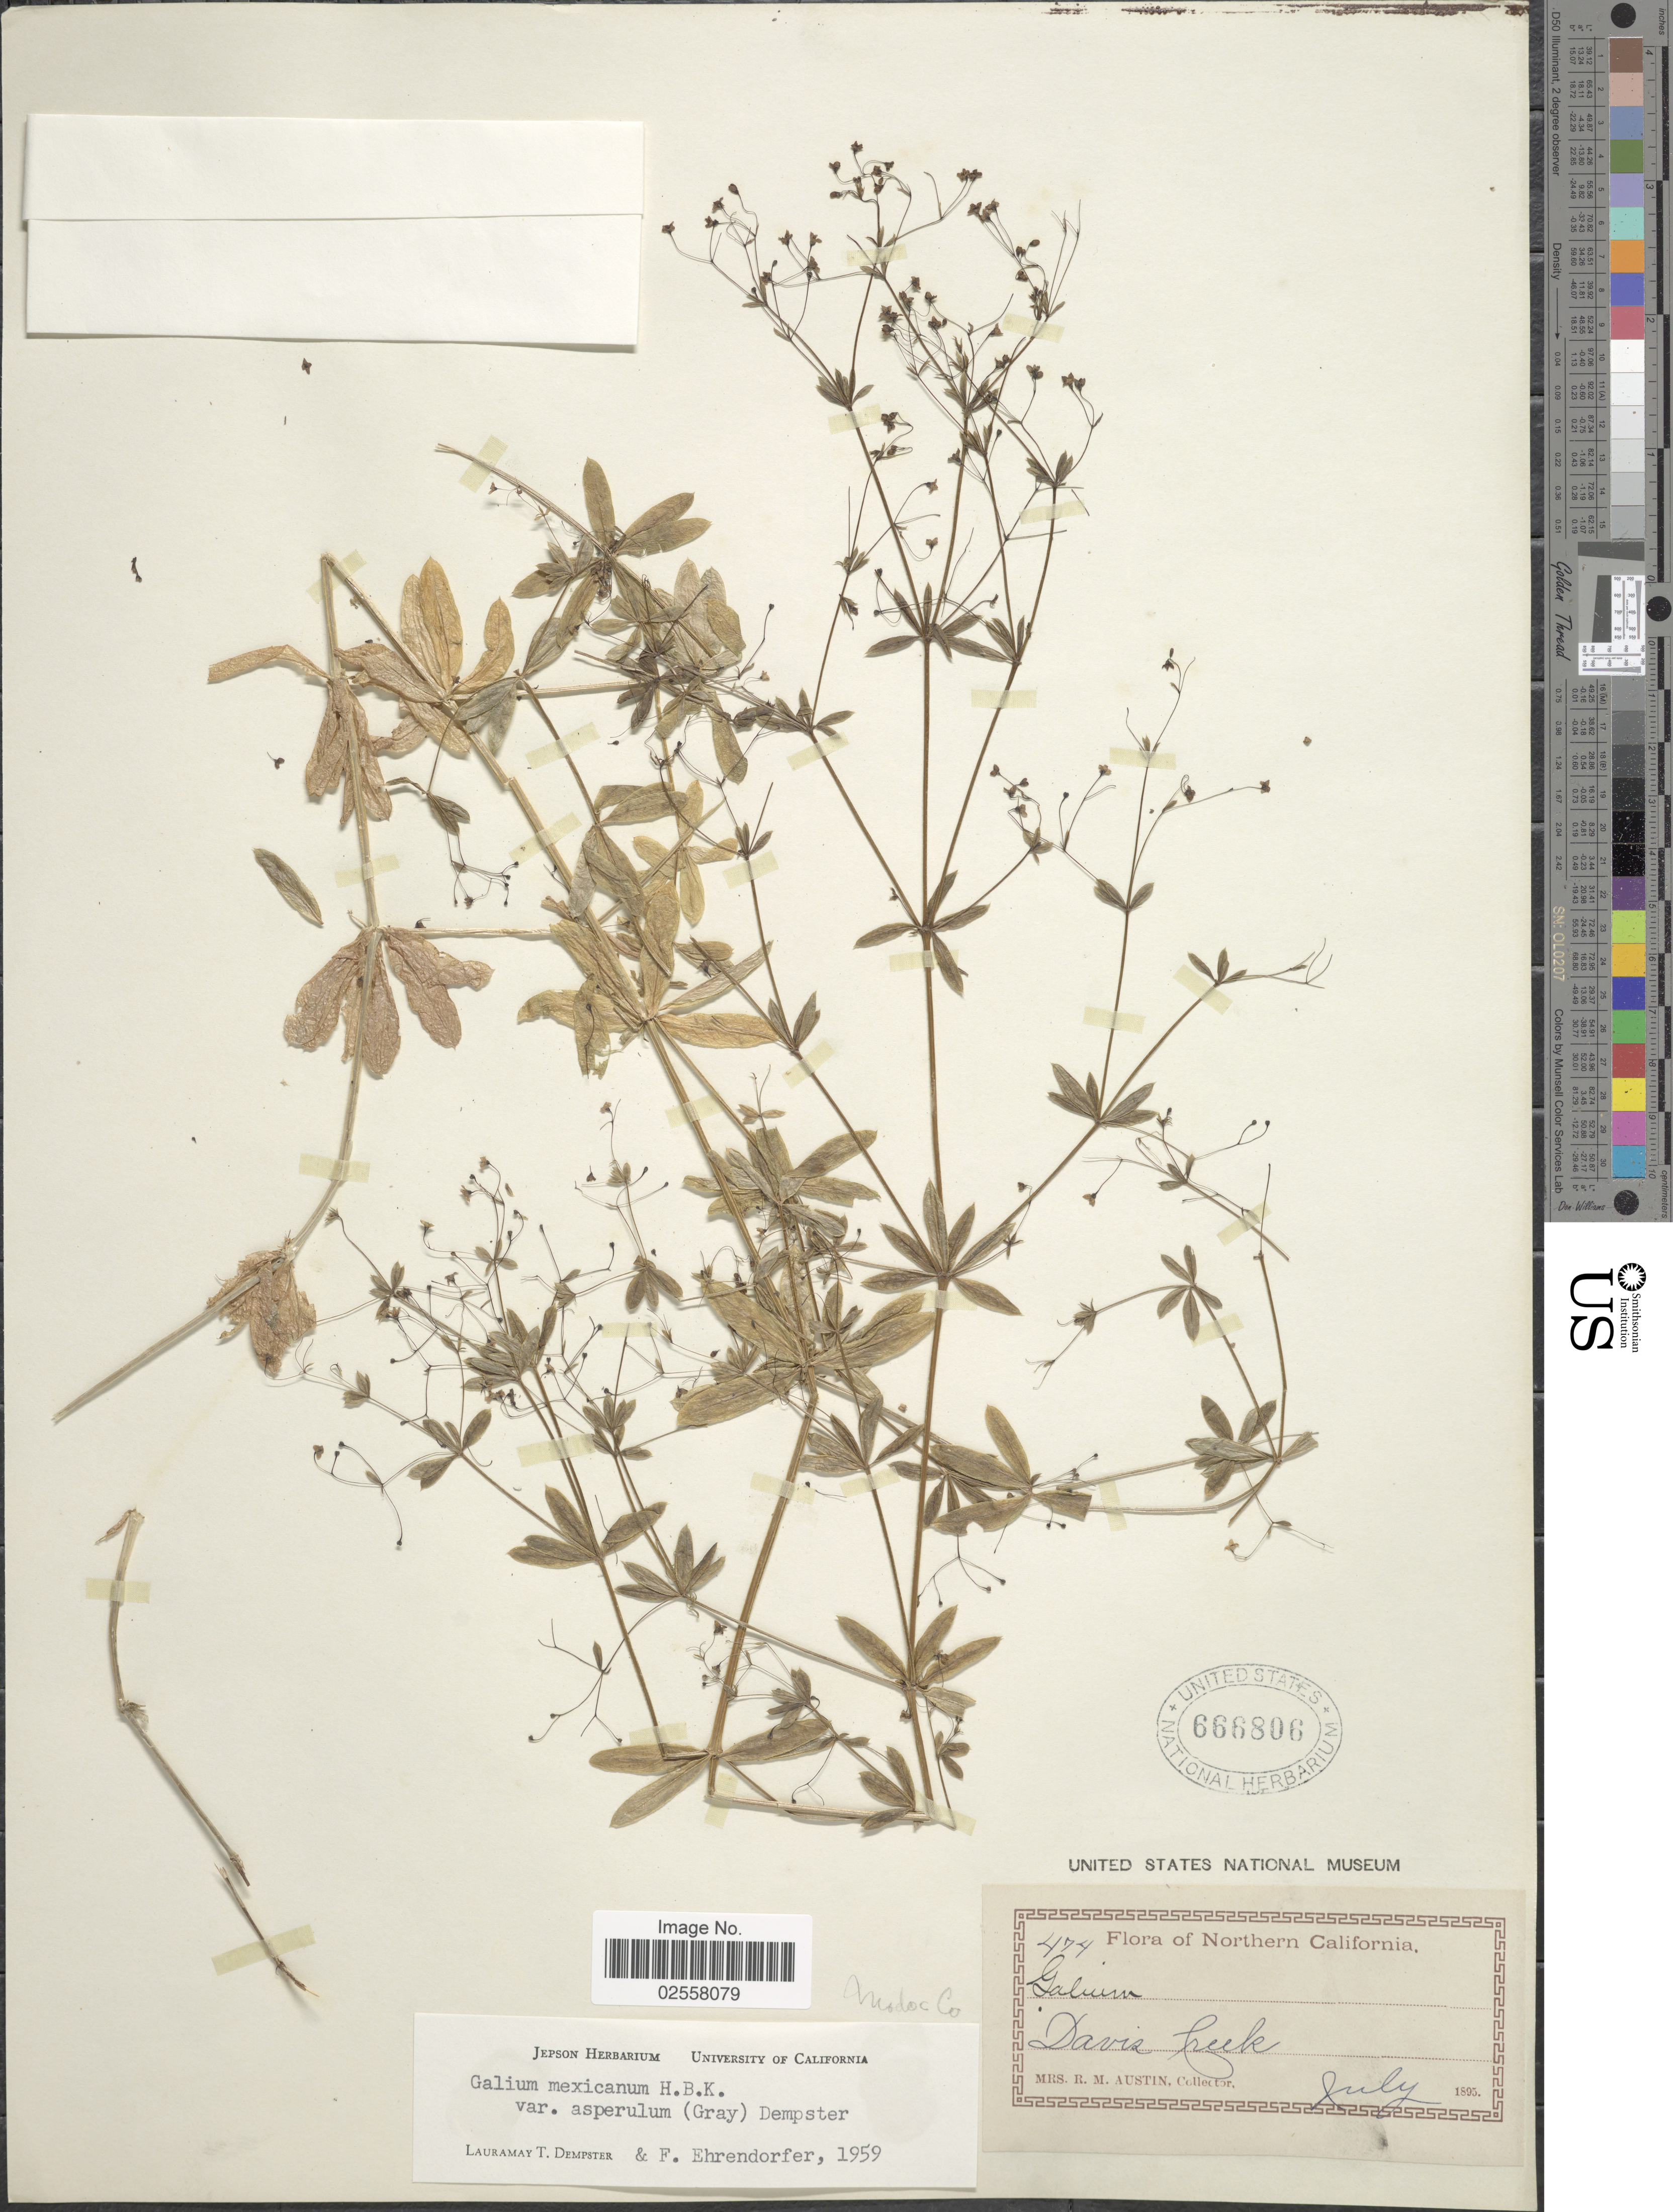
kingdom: Plantae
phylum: Tracheophyta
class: Magnoliopsida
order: Gentianales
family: Rubiaceae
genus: Galium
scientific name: Galium mexicanum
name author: Kunth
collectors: R. Austin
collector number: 474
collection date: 1895-07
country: United States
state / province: California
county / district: Modoc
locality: Northern California, Davis Creek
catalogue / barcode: US 666806